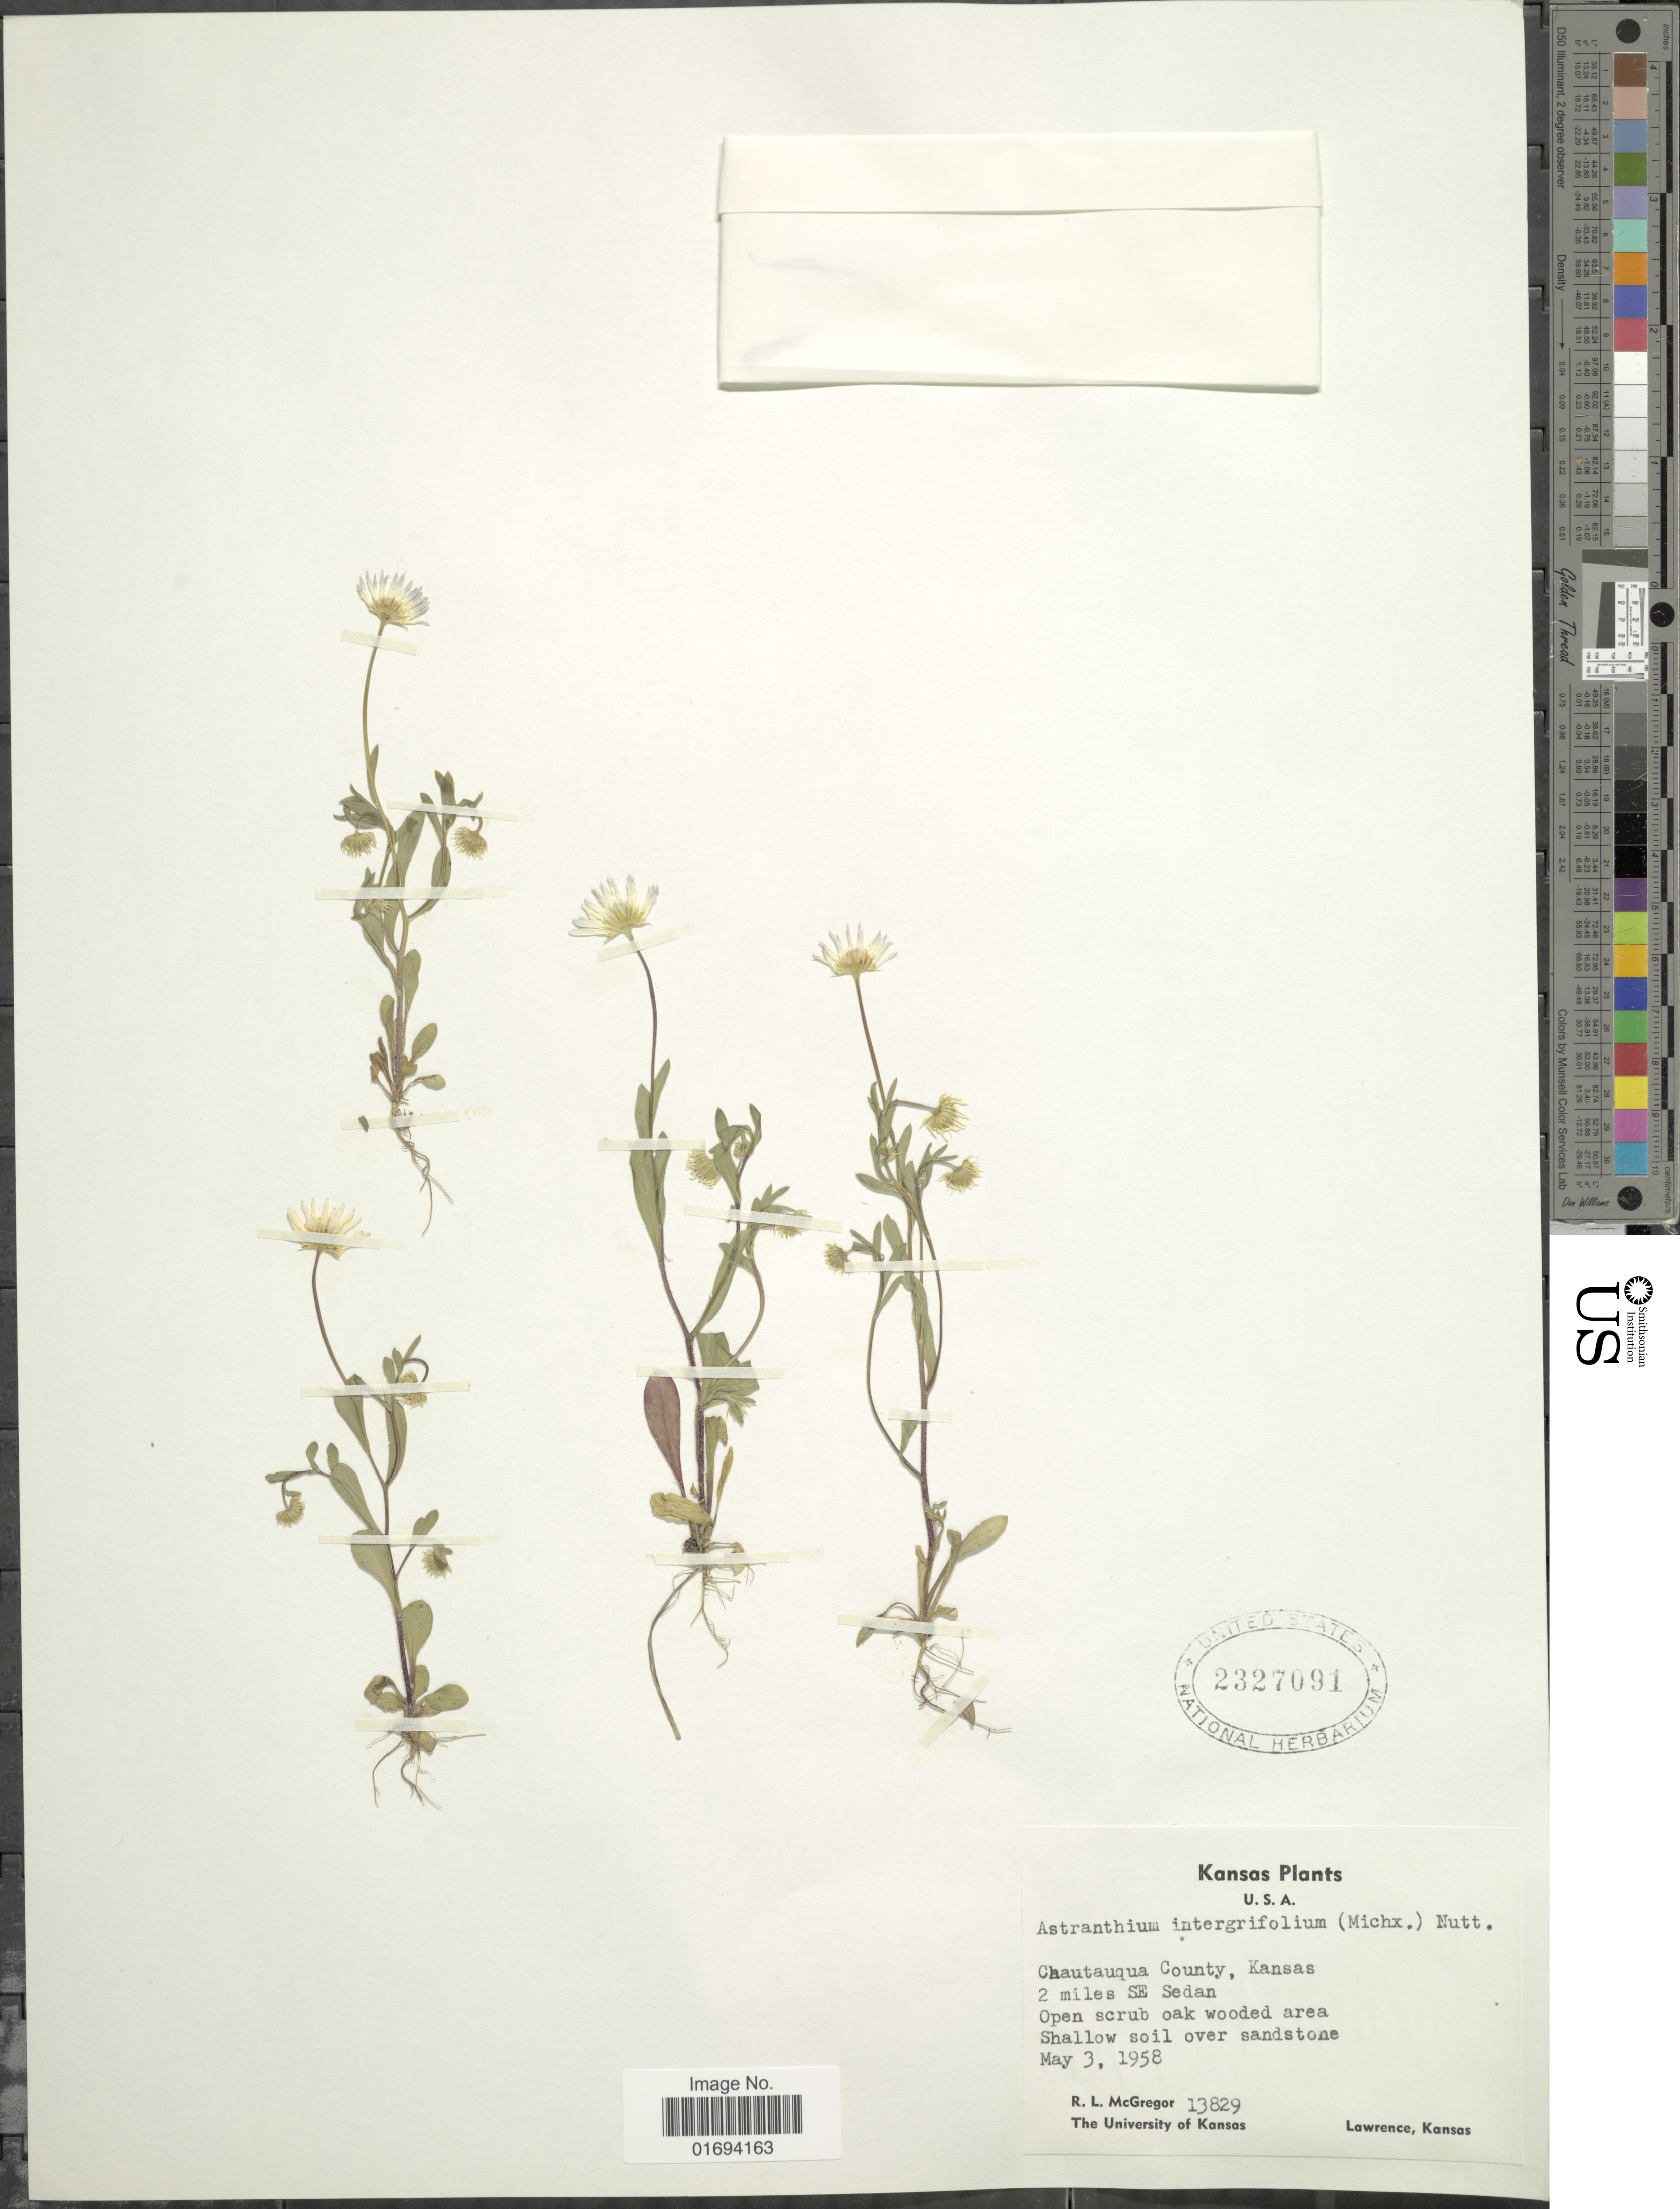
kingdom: Plantae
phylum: Tracheophyta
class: Magnoliopsida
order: Asterales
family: Asteraceae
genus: Astranthium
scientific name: Astranthium integrifolium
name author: (Michx.) Nutt.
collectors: R. McGregor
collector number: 13829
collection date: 1958-05-03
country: United States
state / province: Kansas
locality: Chautauqua County, Kansas, 2 miles SE Sedan, Lawrence, Kansas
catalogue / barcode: US 2327091